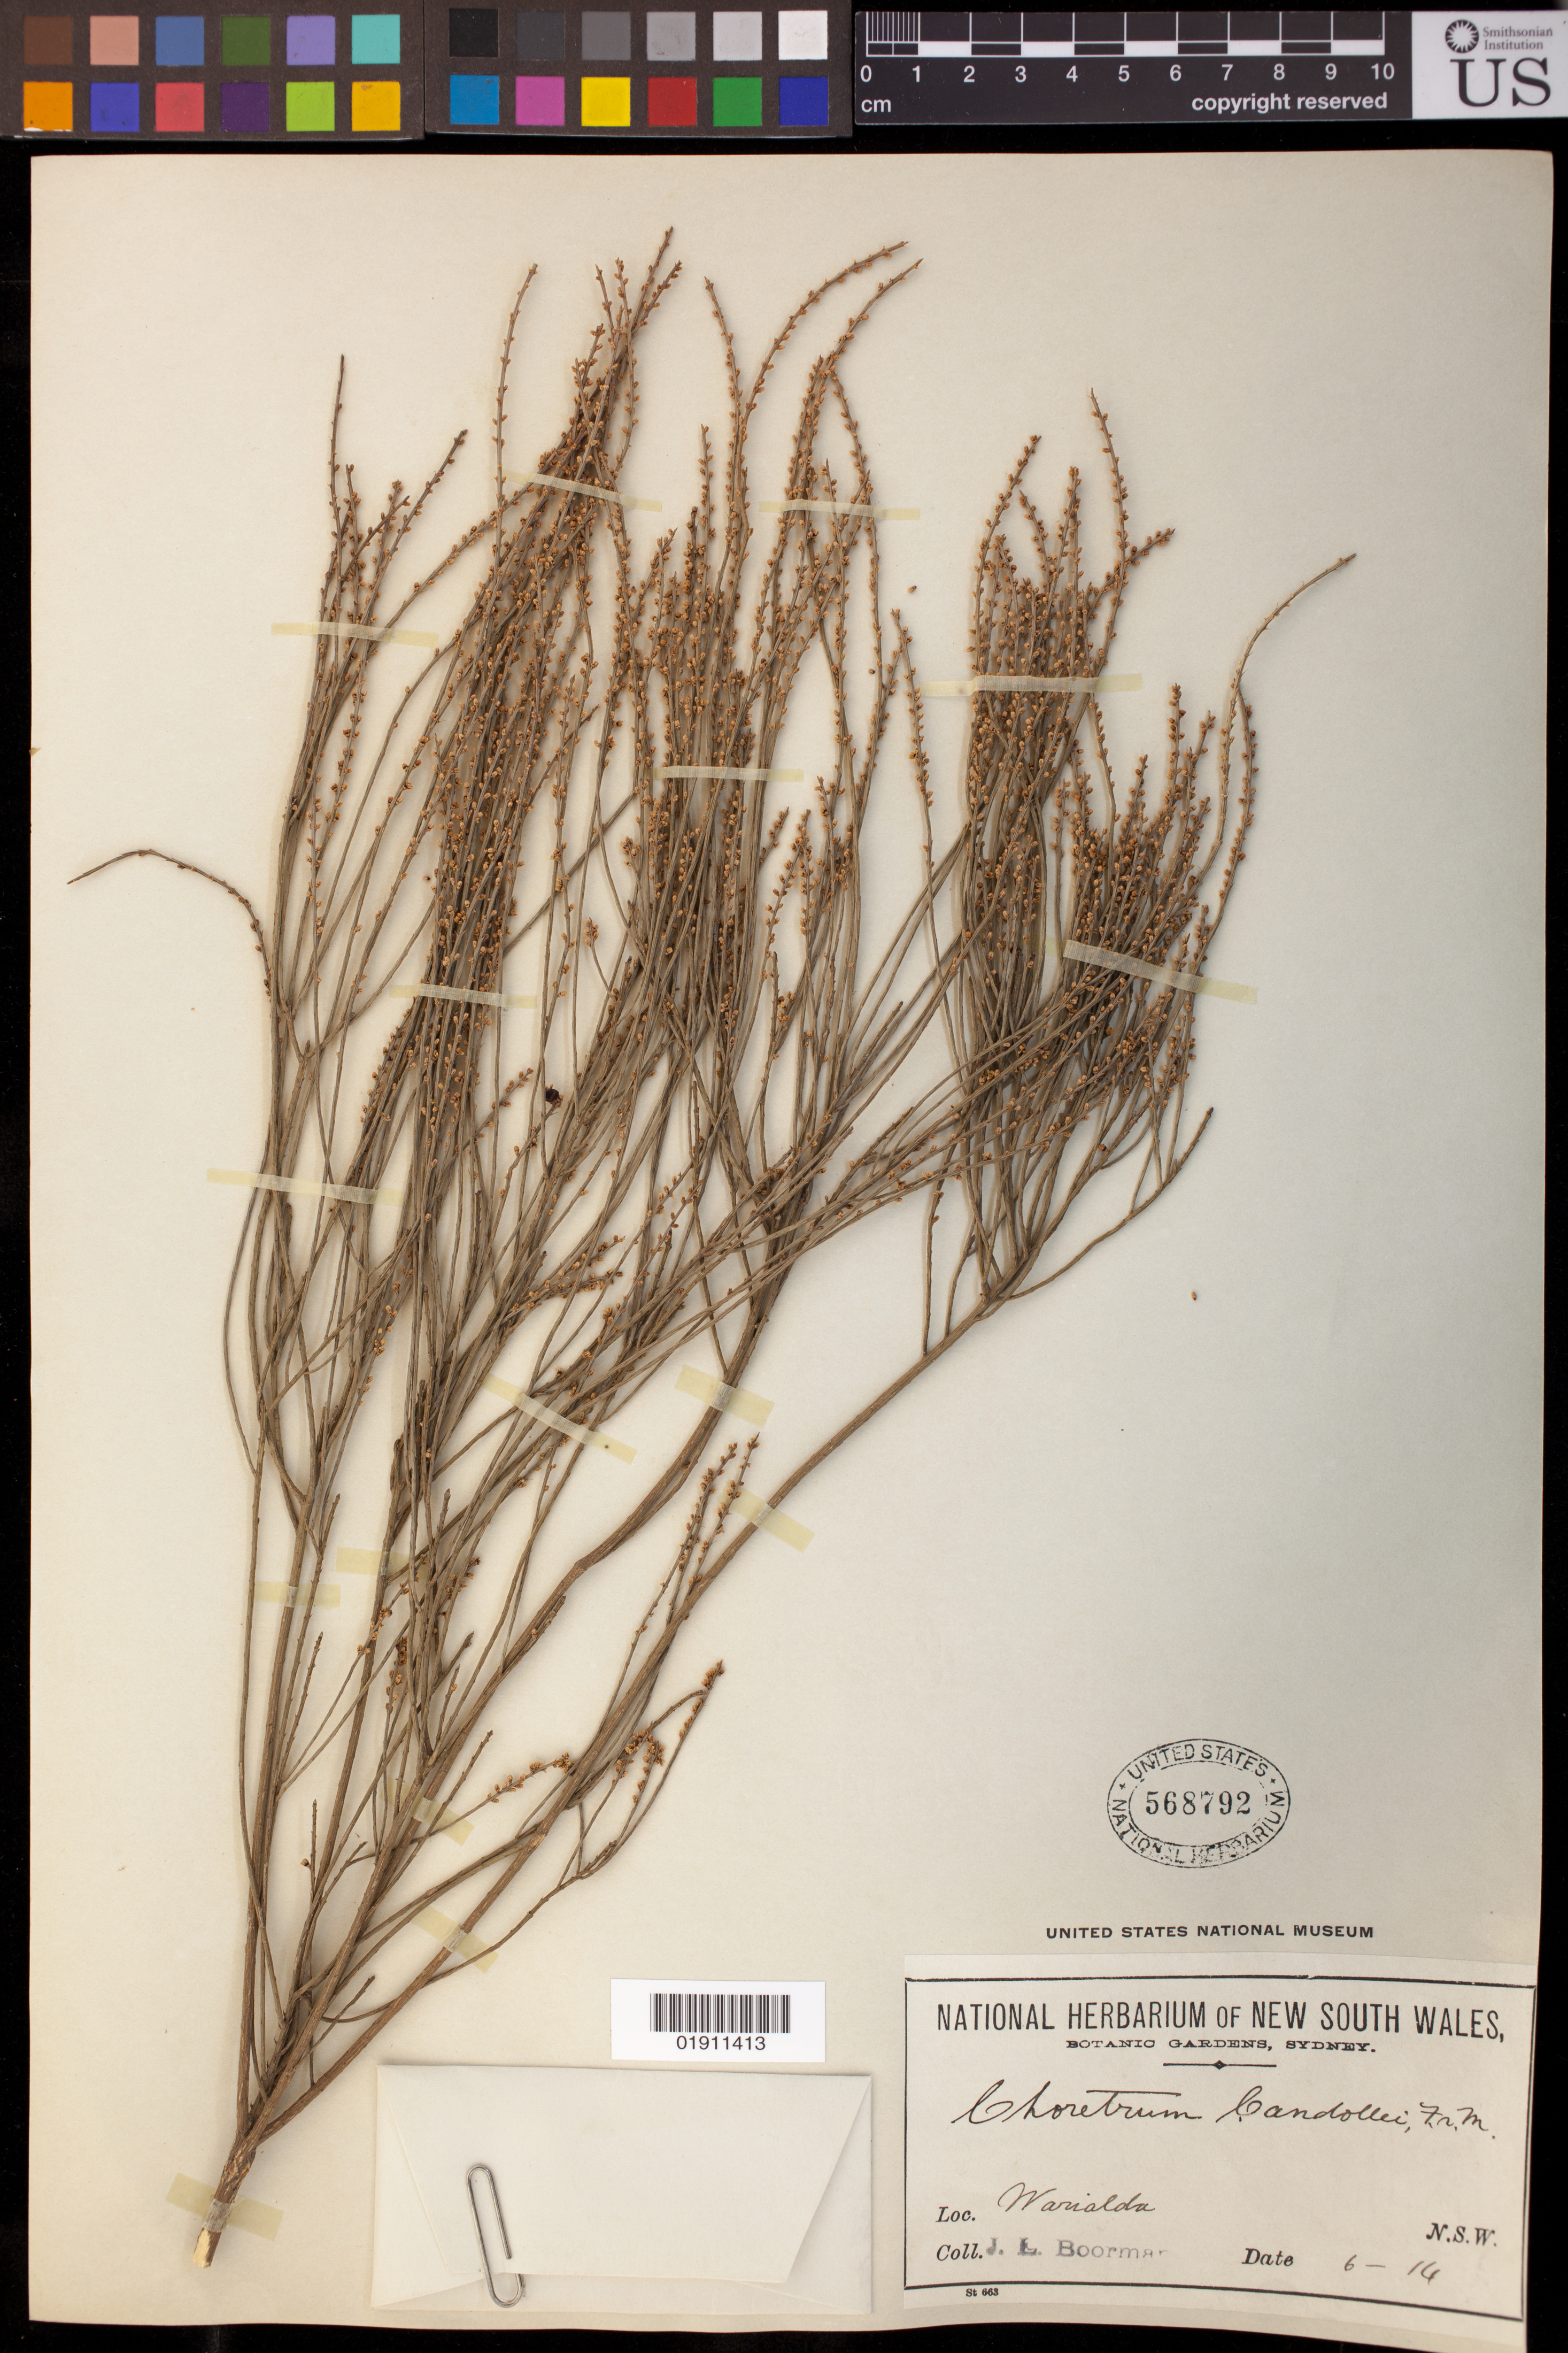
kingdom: Plantae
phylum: Tracheophyta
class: Magnoliopsida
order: Santalales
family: Amphorogynaceae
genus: Choretrum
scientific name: Choretrum candollei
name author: F. Muell. ex Benth.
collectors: J. Boorman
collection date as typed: xxxx-06-14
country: Australia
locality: Warialda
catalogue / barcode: US 568792